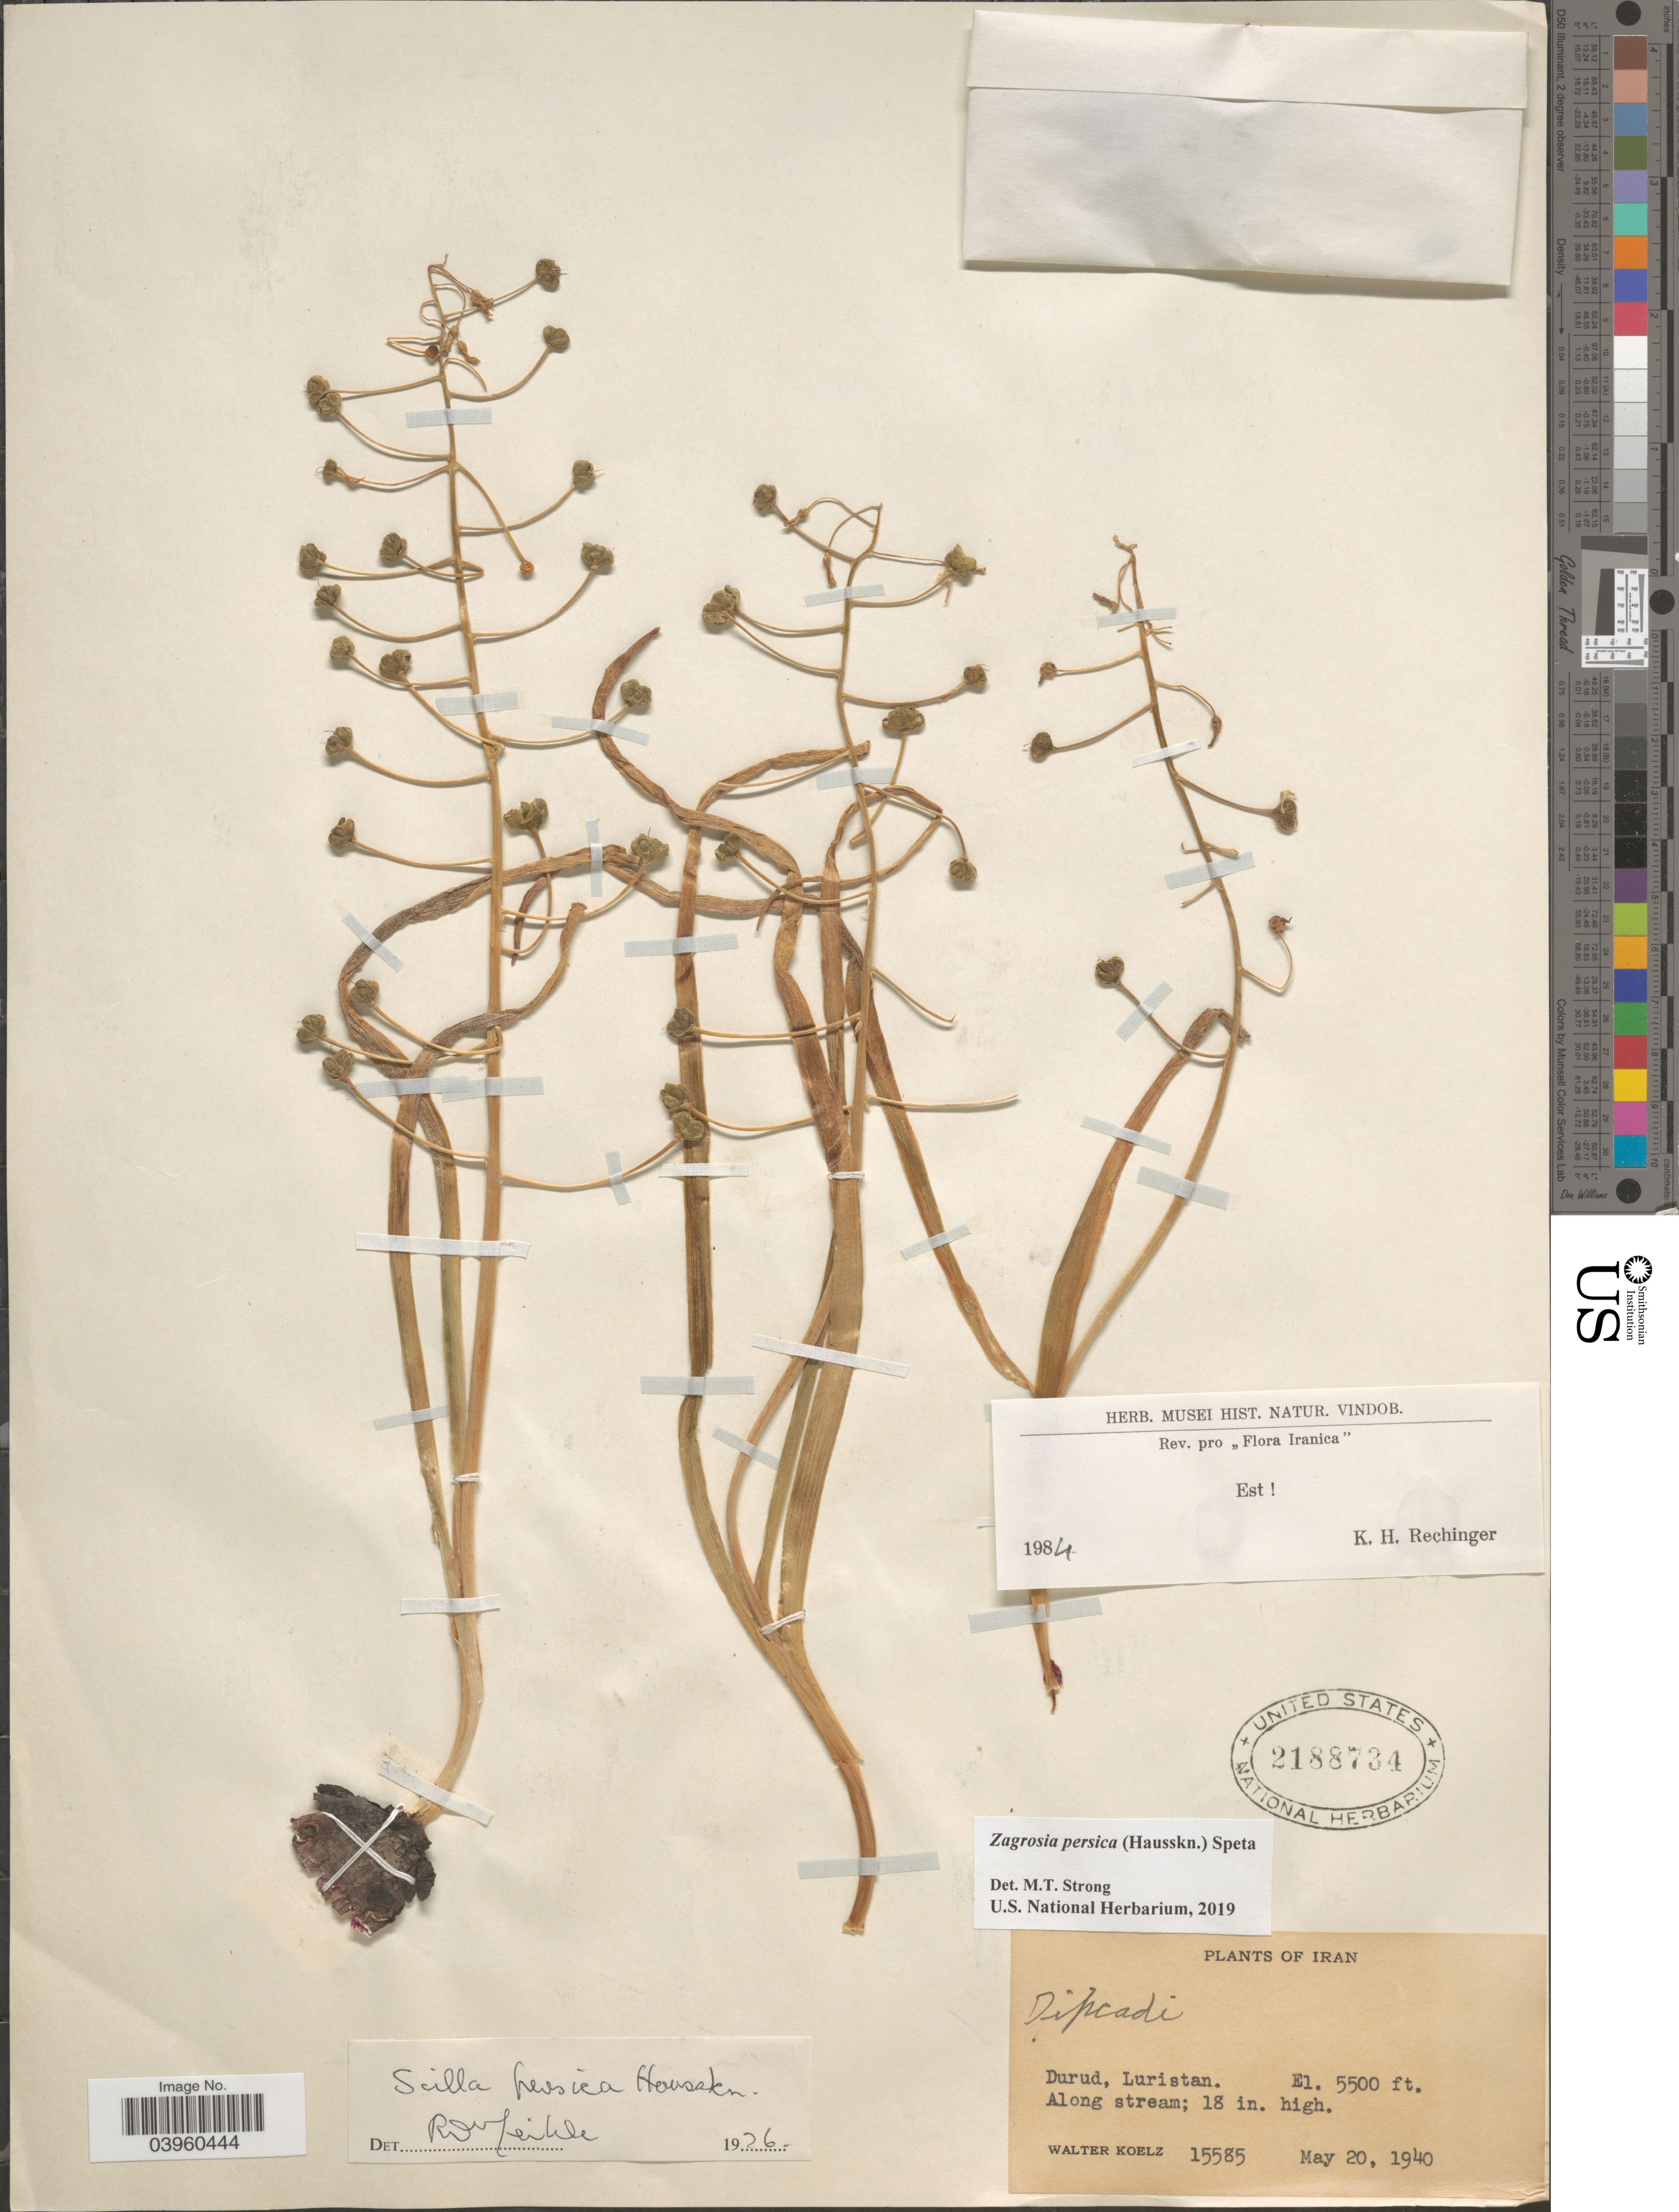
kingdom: Plantae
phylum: Tracheophyta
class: Liliopsida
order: Asparagales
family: Asparagaceae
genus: Zagrosia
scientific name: Zagrosia persica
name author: (Hausskn.) Speta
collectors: W. N. Koelz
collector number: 15585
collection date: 1940-05-20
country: Iran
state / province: Lorestan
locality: Durud, Luristan.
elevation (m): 1676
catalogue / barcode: US 2188734